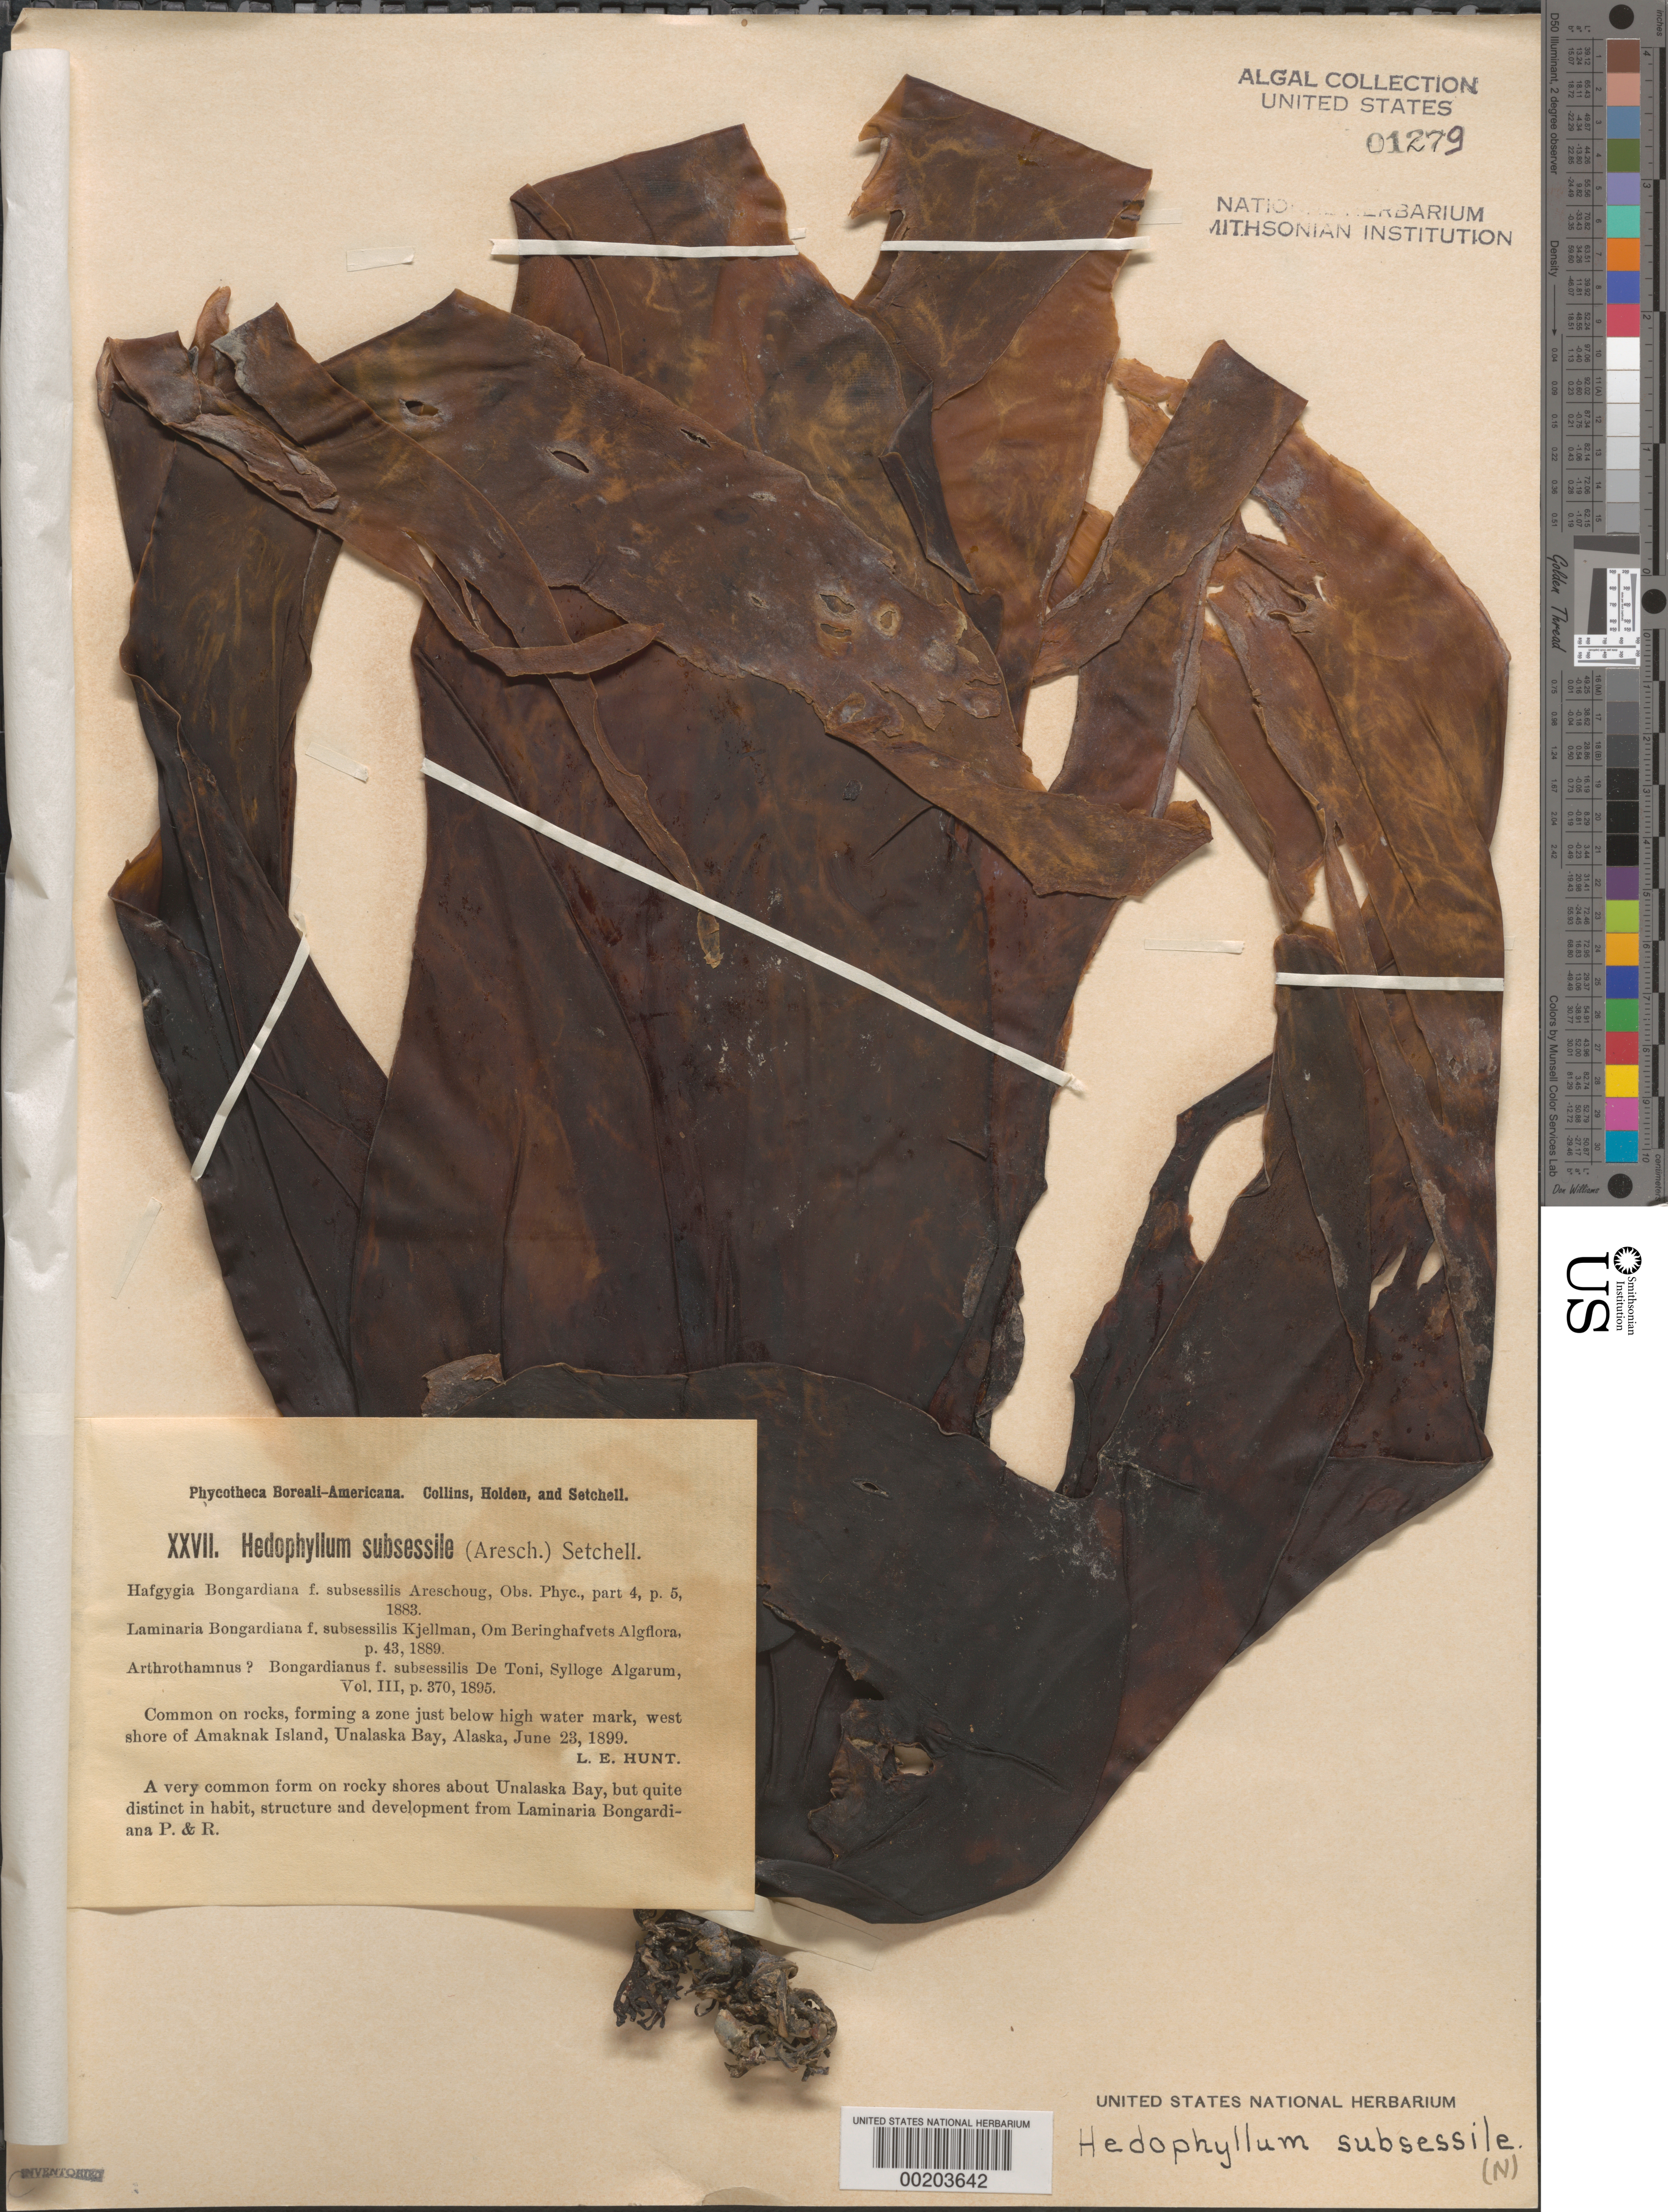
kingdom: Chromista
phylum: Ochrophyta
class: Phaeophyceae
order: Laminariales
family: Laminariaceae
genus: Saccharina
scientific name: Saccharina subsessilis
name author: (Aresch.) Starko & S.C. Lindstrom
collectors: L. Hunt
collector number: PB-A Xxvii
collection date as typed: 23 Jun 1899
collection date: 1899-06-23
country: United States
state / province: Alaska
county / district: Aleutian Islands Division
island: Unalaska Island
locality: Amaknak Island, Unalaska Bay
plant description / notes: Collins, Holden & Setchell, Phycotheca Boreali-Americana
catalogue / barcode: US 1279